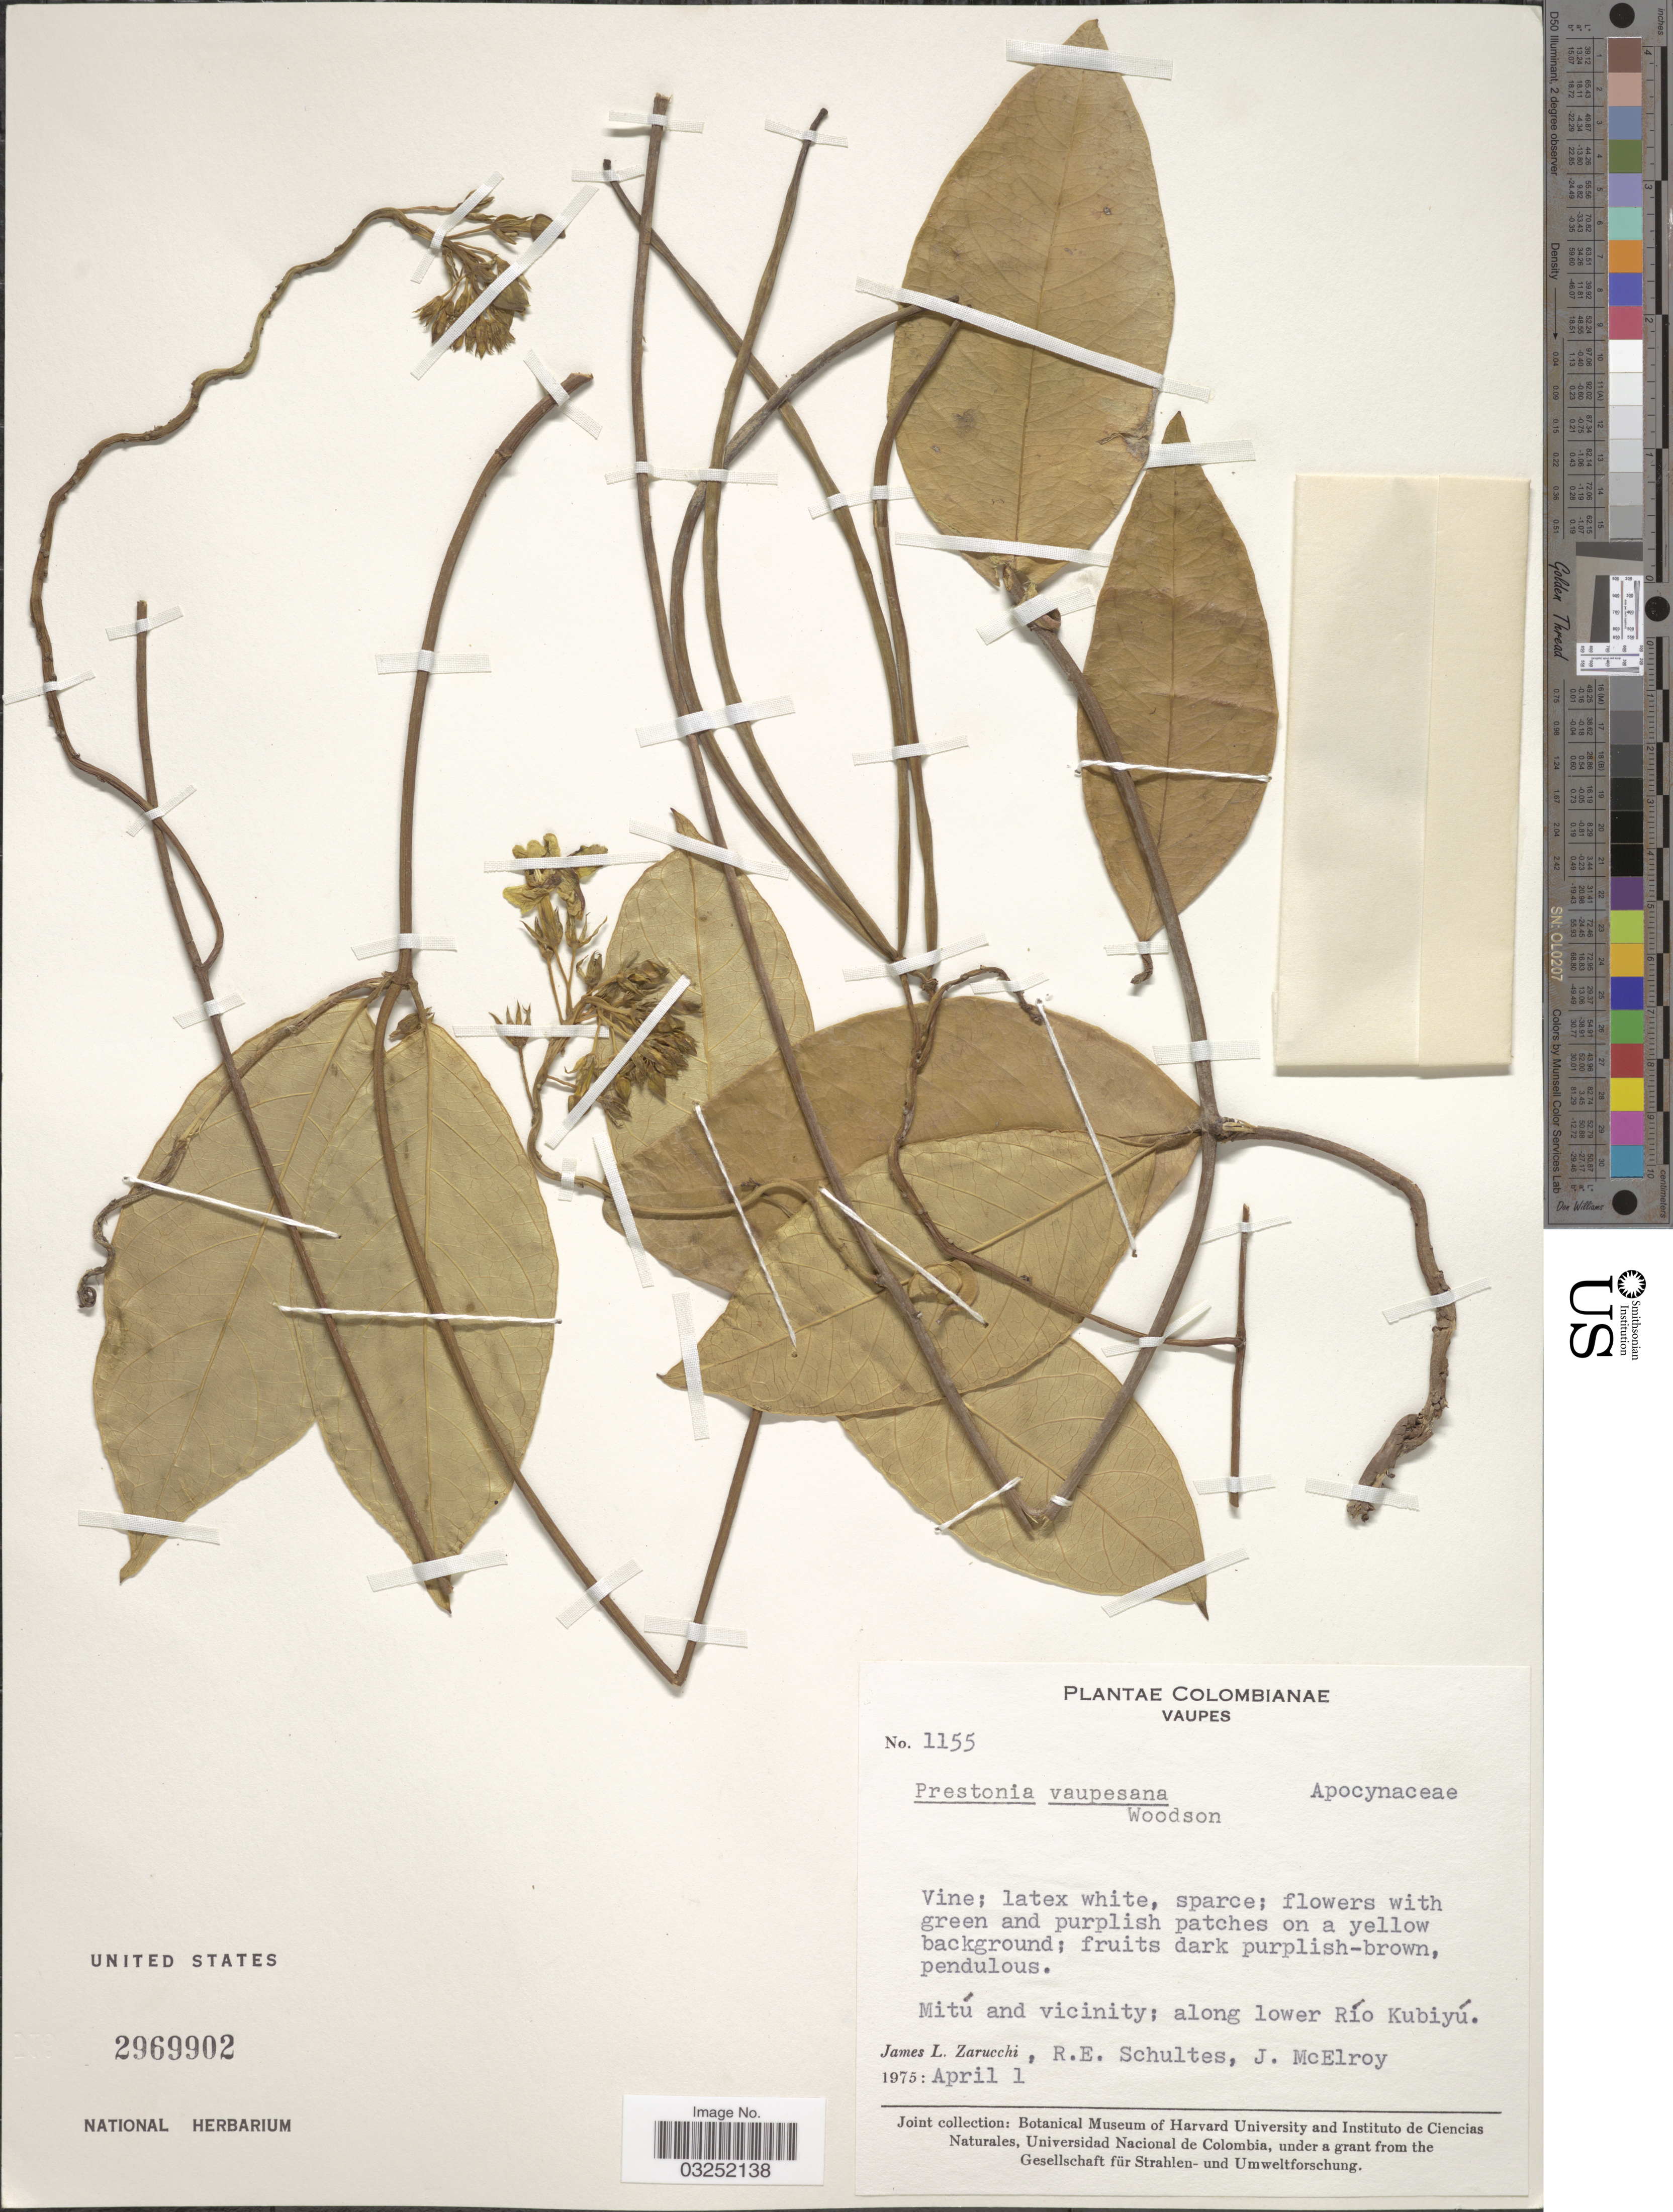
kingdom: Plantae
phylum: Tracheophyta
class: Magnoliopsida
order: Gentianales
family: Apocynaceae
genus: Prestonia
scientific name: Prestonia vaupesana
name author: Woodson in R.E. Schult.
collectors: J. L. Zarucchi, R. E. Schultes & J. B. McElroy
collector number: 1155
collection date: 1975-04-01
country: Colombia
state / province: Vaupés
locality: Mitú and vicinity; along lower Río Kubiyú.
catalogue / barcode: US 2969902